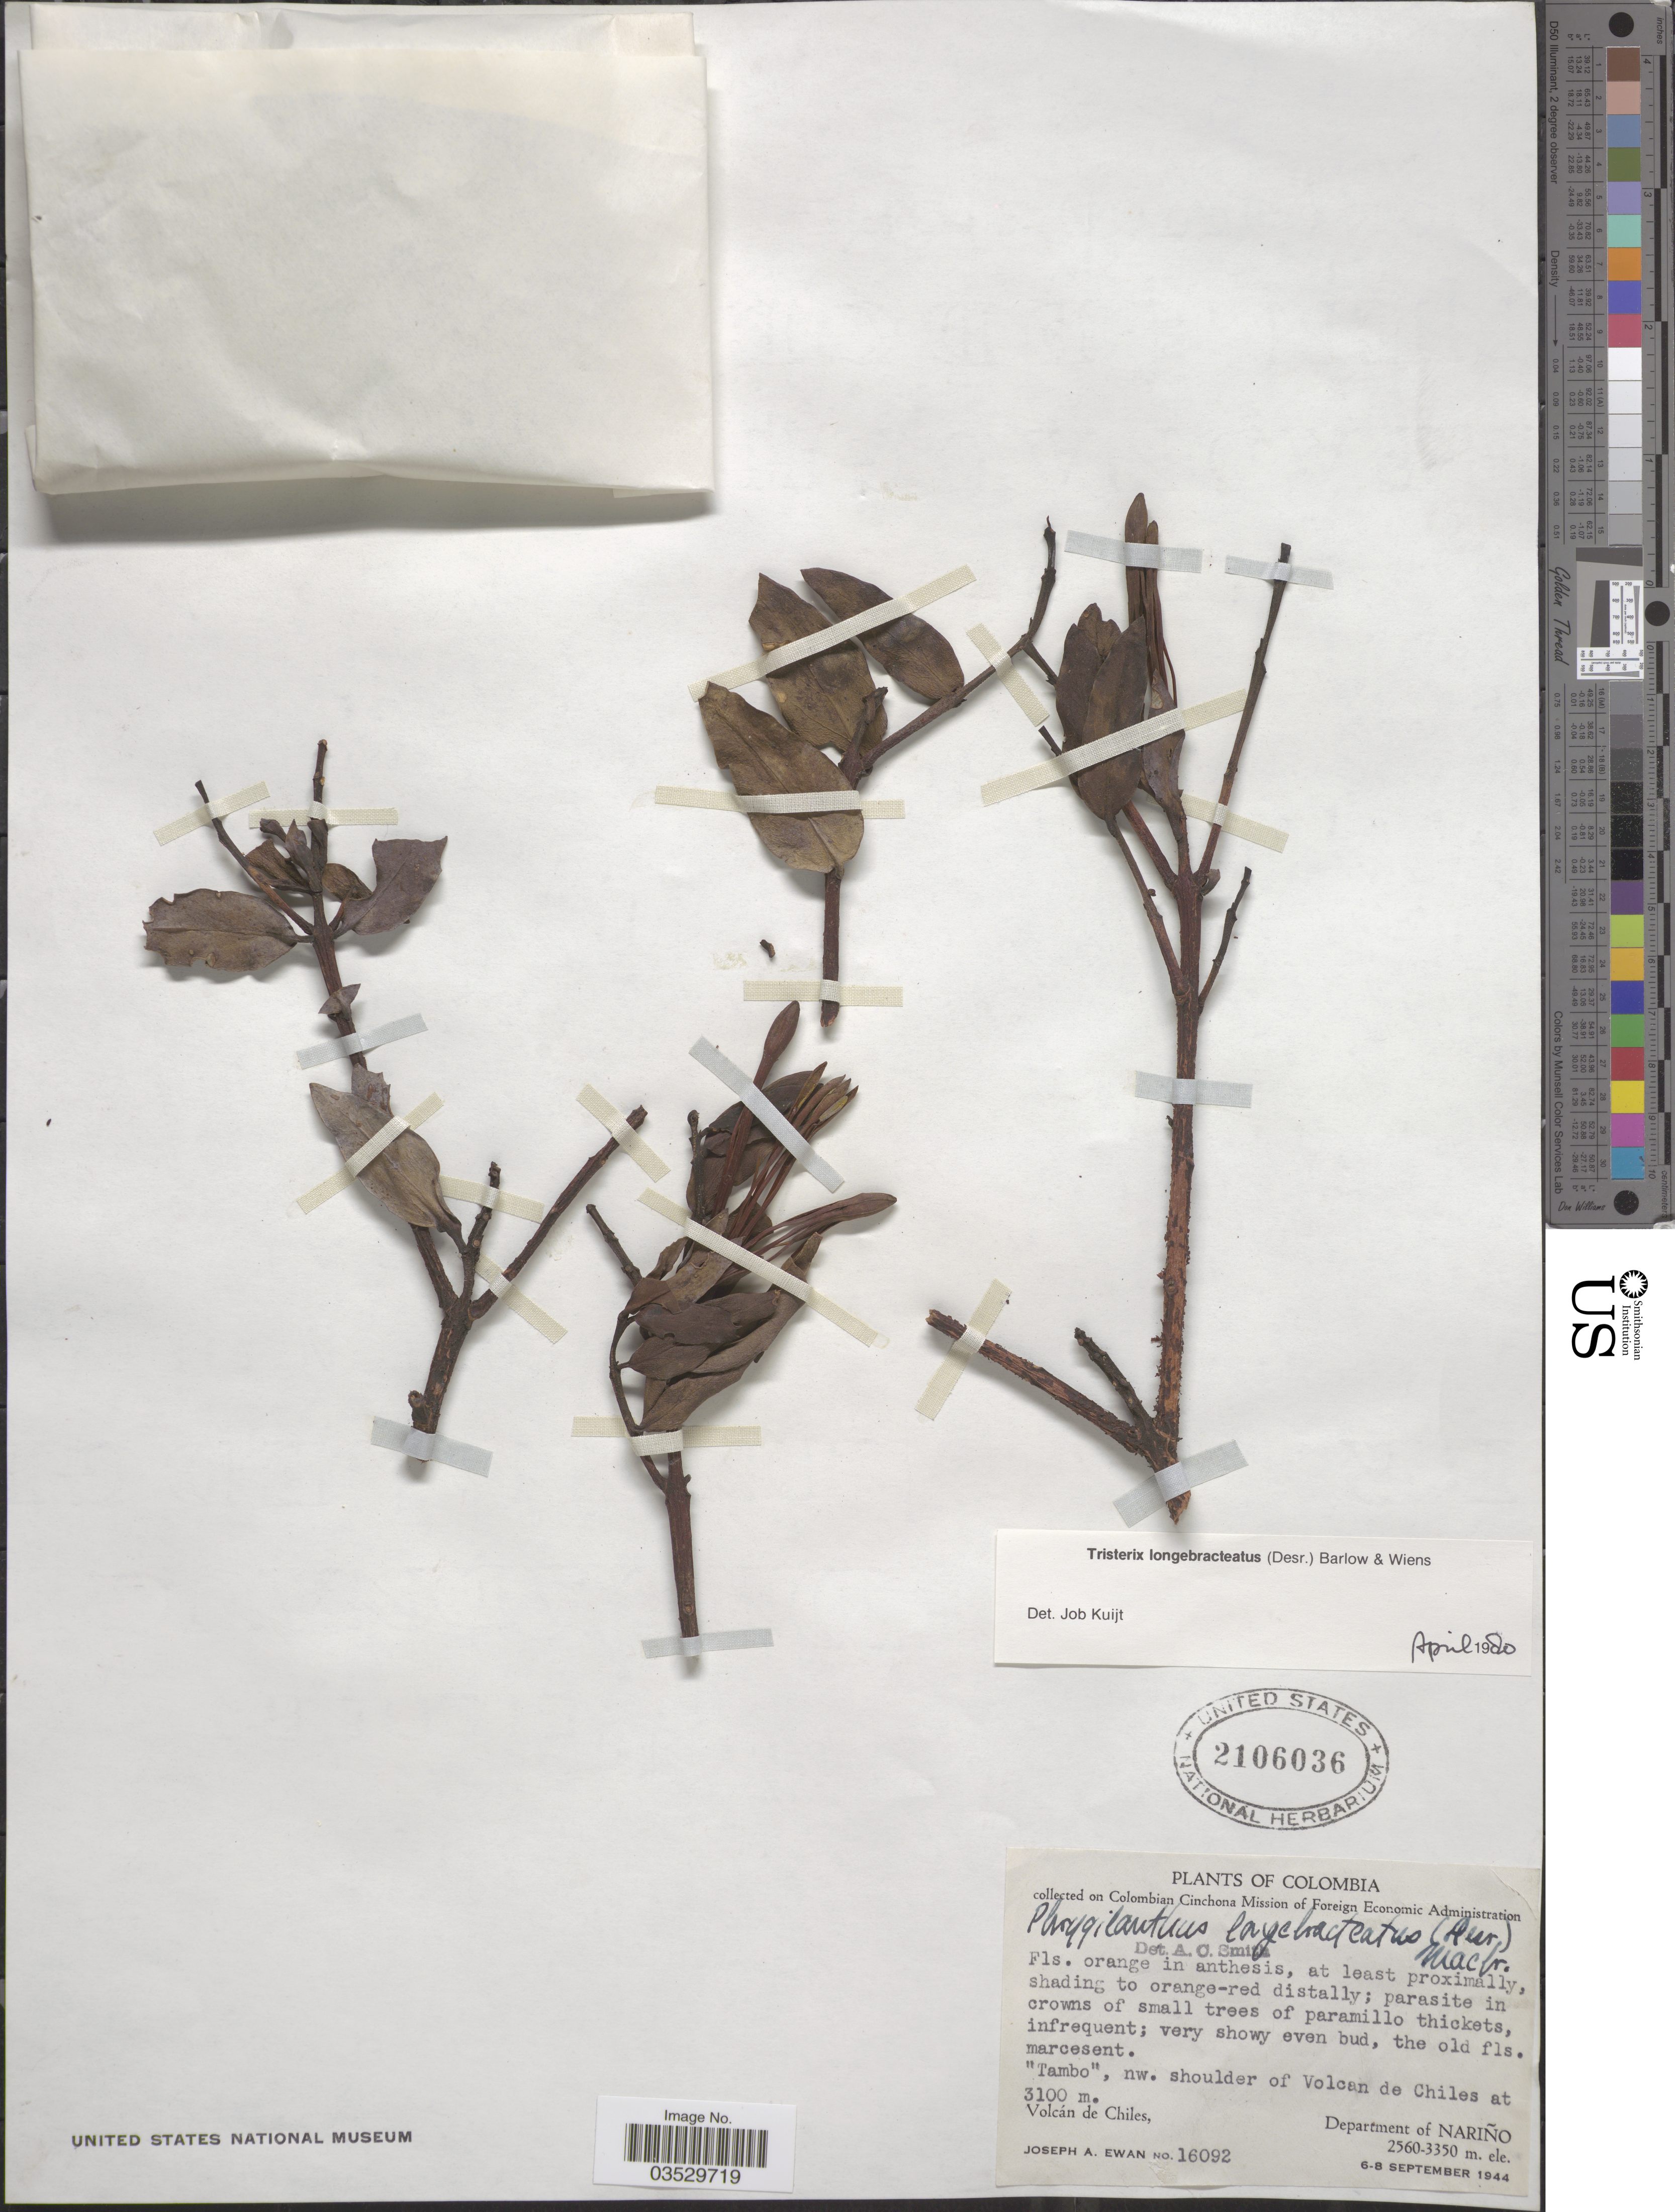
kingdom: Plantae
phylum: Tracheophyta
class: Magnoliopsida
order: Santalales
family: Loranthaceae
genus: Tristerix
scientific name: Tristerix longebracteatus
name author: (Desr.) Bart. & Wiens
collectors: J. A. Ewan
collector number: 16092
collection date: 1944-09-06/1944-09-08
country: Colombia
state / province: Nariño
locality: Nw. shoulder of Volcan de Chiles. Department of Nariño.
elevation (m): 2560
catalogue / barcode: US 2106036